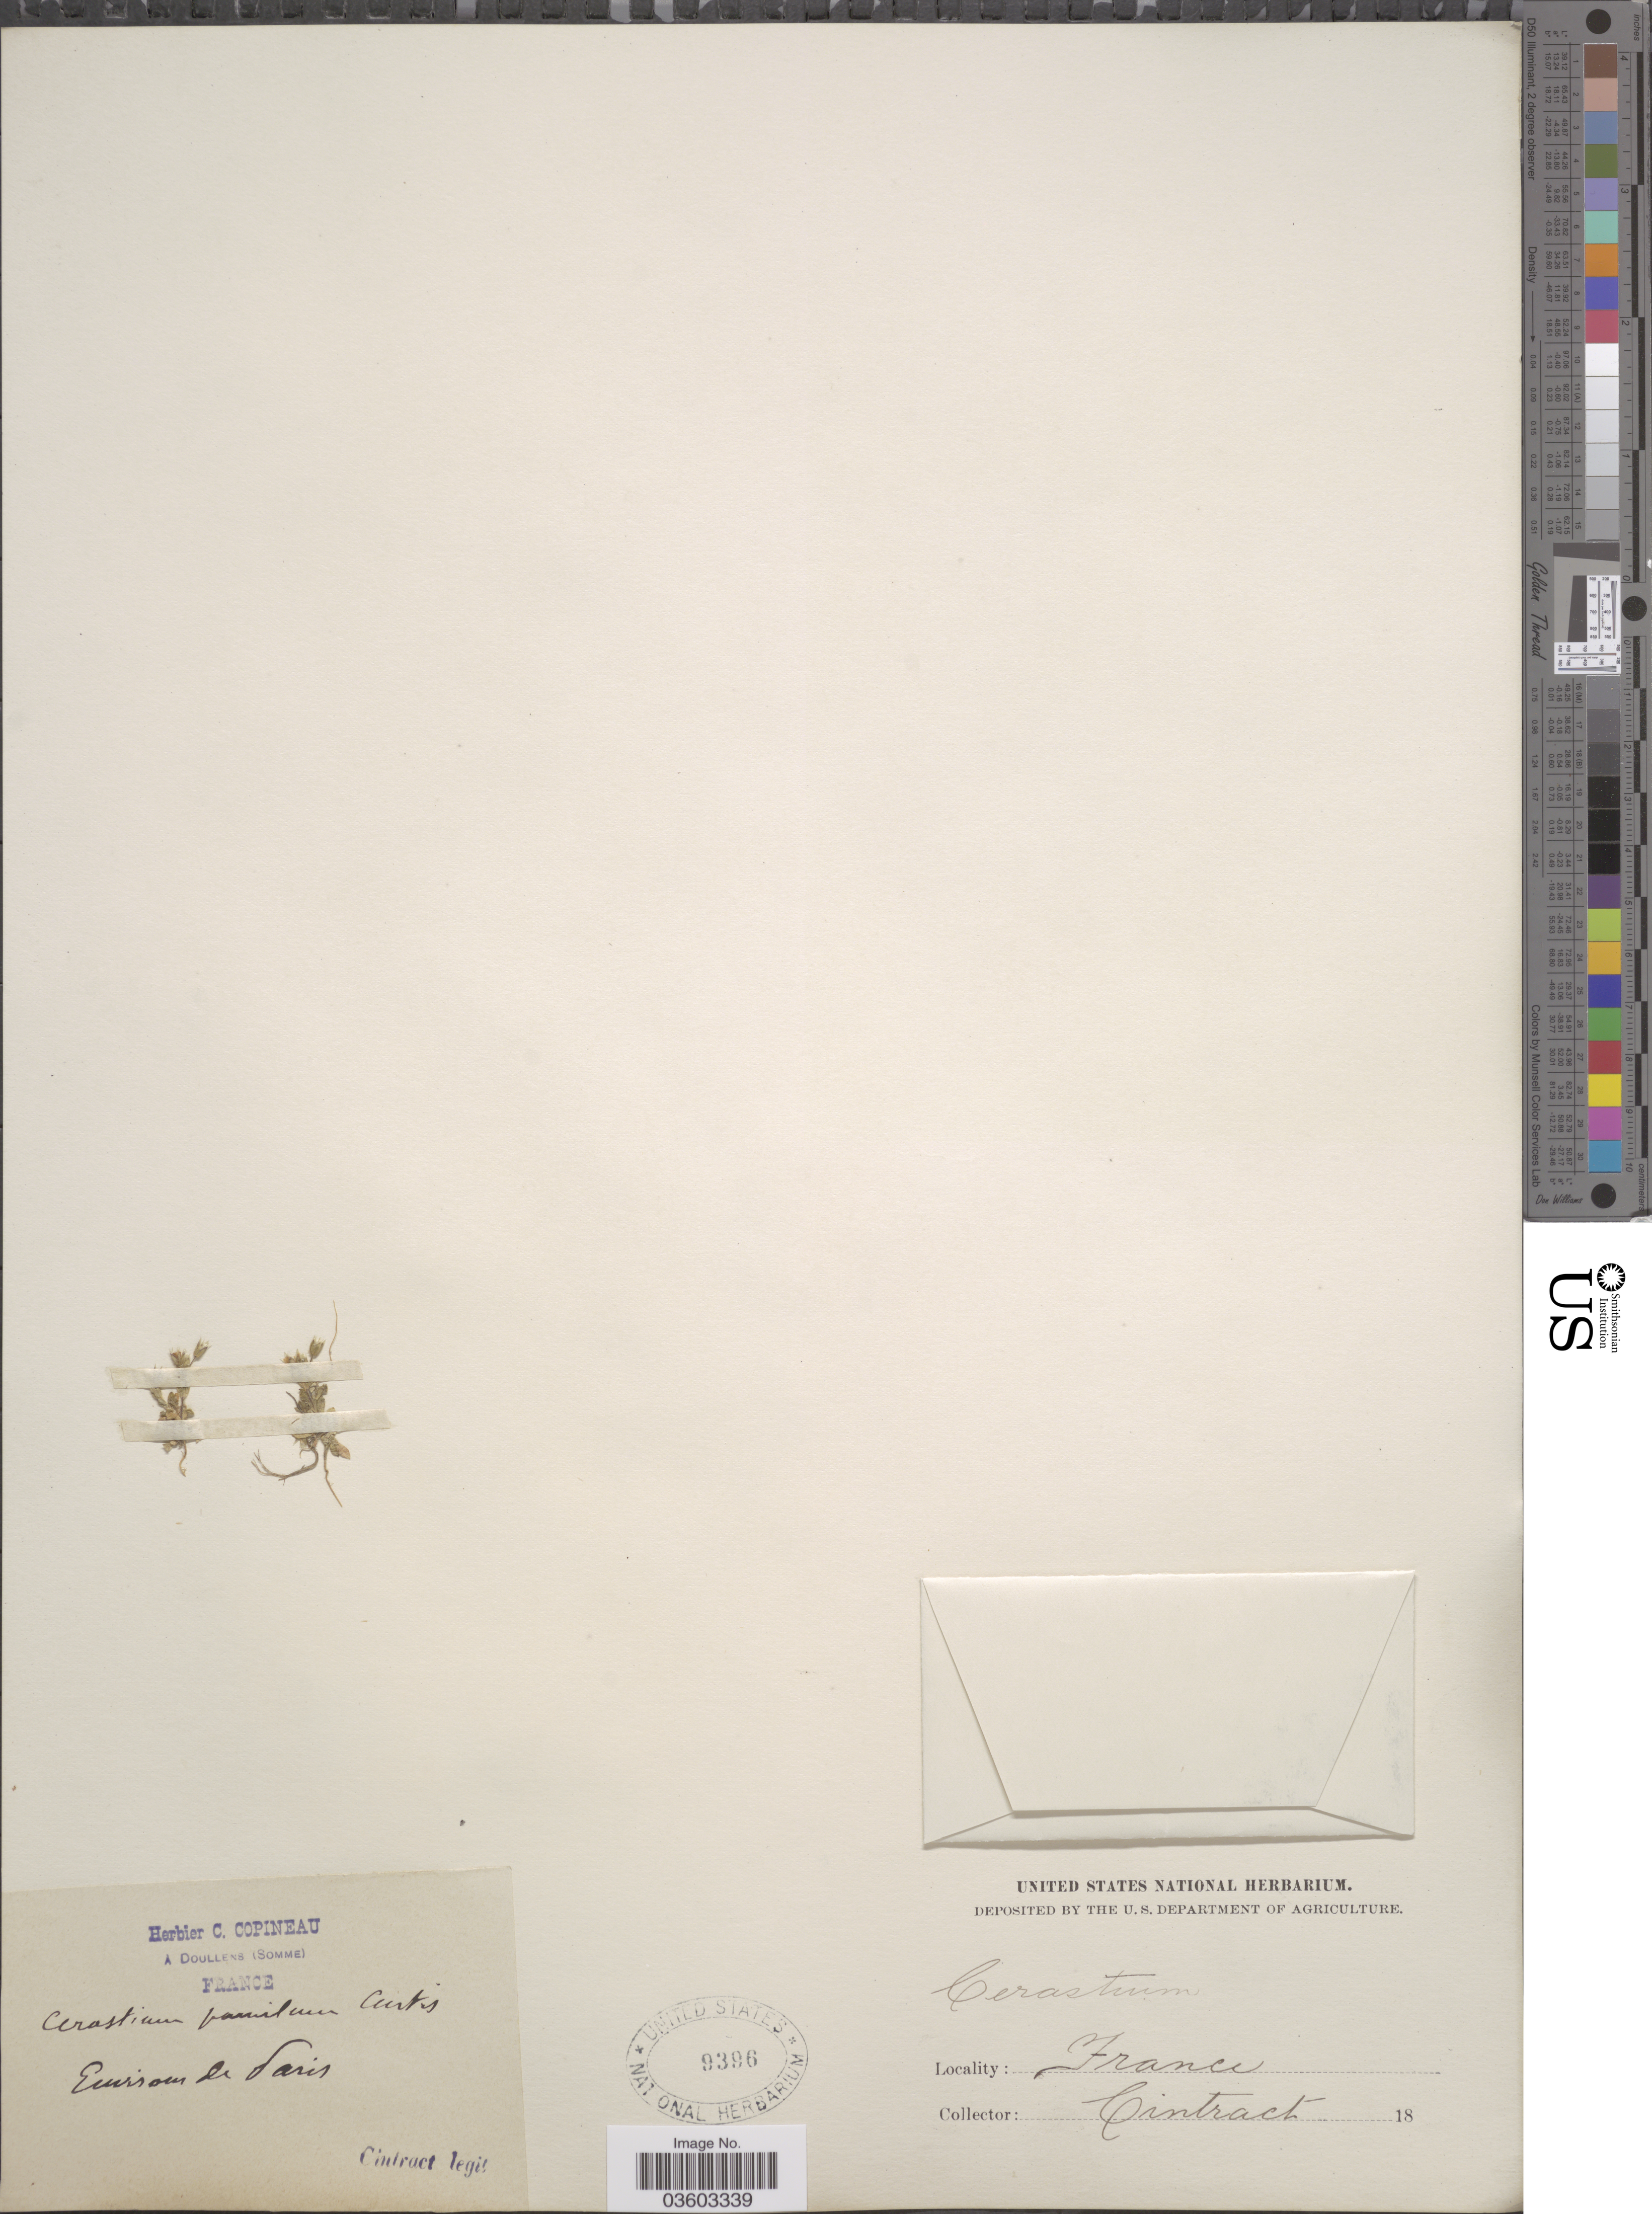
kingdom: Plantae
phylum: Tracheophyta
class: Magnoliopsida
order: Caryophyllales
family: Caryophyllaceae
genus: Cerastium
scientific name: Cerastium pumilum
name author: Curtis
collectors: Cintract, --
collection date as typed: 18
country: France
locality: Environs de Paris.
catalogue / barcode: US 9396